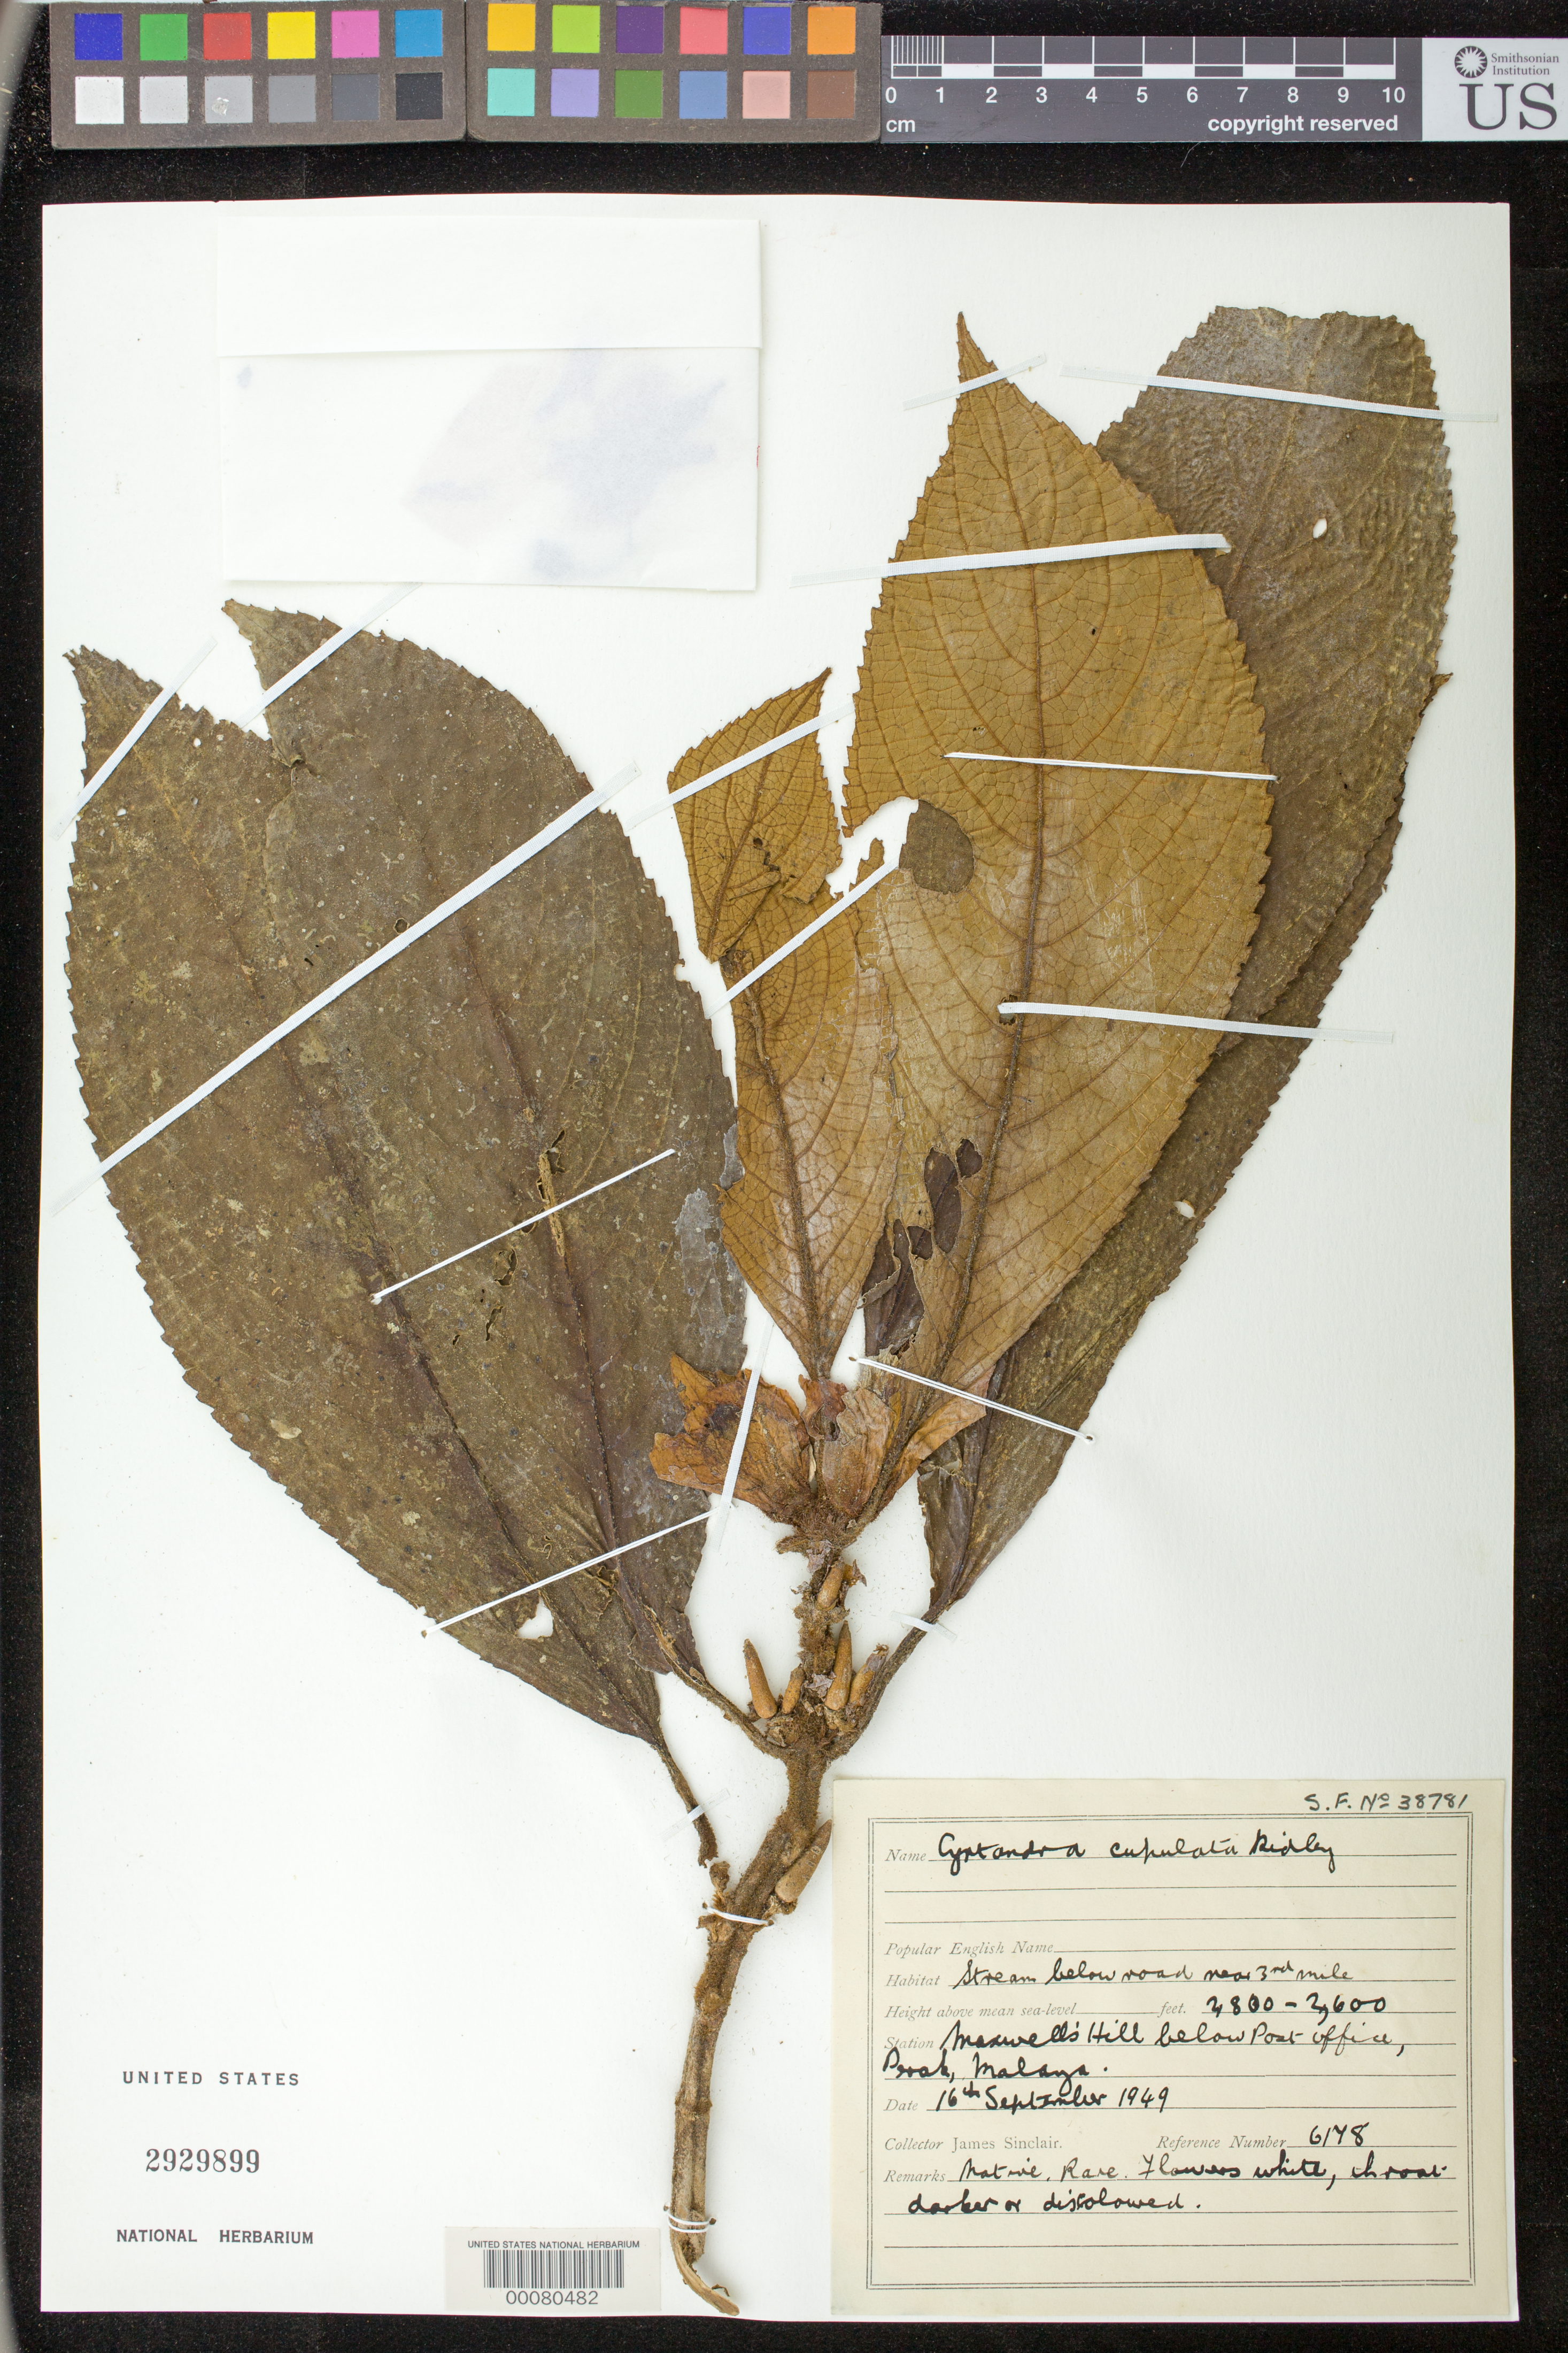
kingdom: Plantae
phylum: Tracheophyta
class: Magnoliopsida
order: Lamiales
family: Gesneriaceae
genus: Cyrtandra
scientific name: Cyrtandra cupulata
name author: Ridl.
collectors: J. Sinclair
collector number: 6178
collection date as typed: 16 Sep 1949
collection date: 1949-09-16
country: Malaysia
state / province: Perak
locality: Perak, Maxwell's hill below post office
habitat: Stream below road near 3rd mile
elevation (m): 853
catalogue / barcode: US 2929899